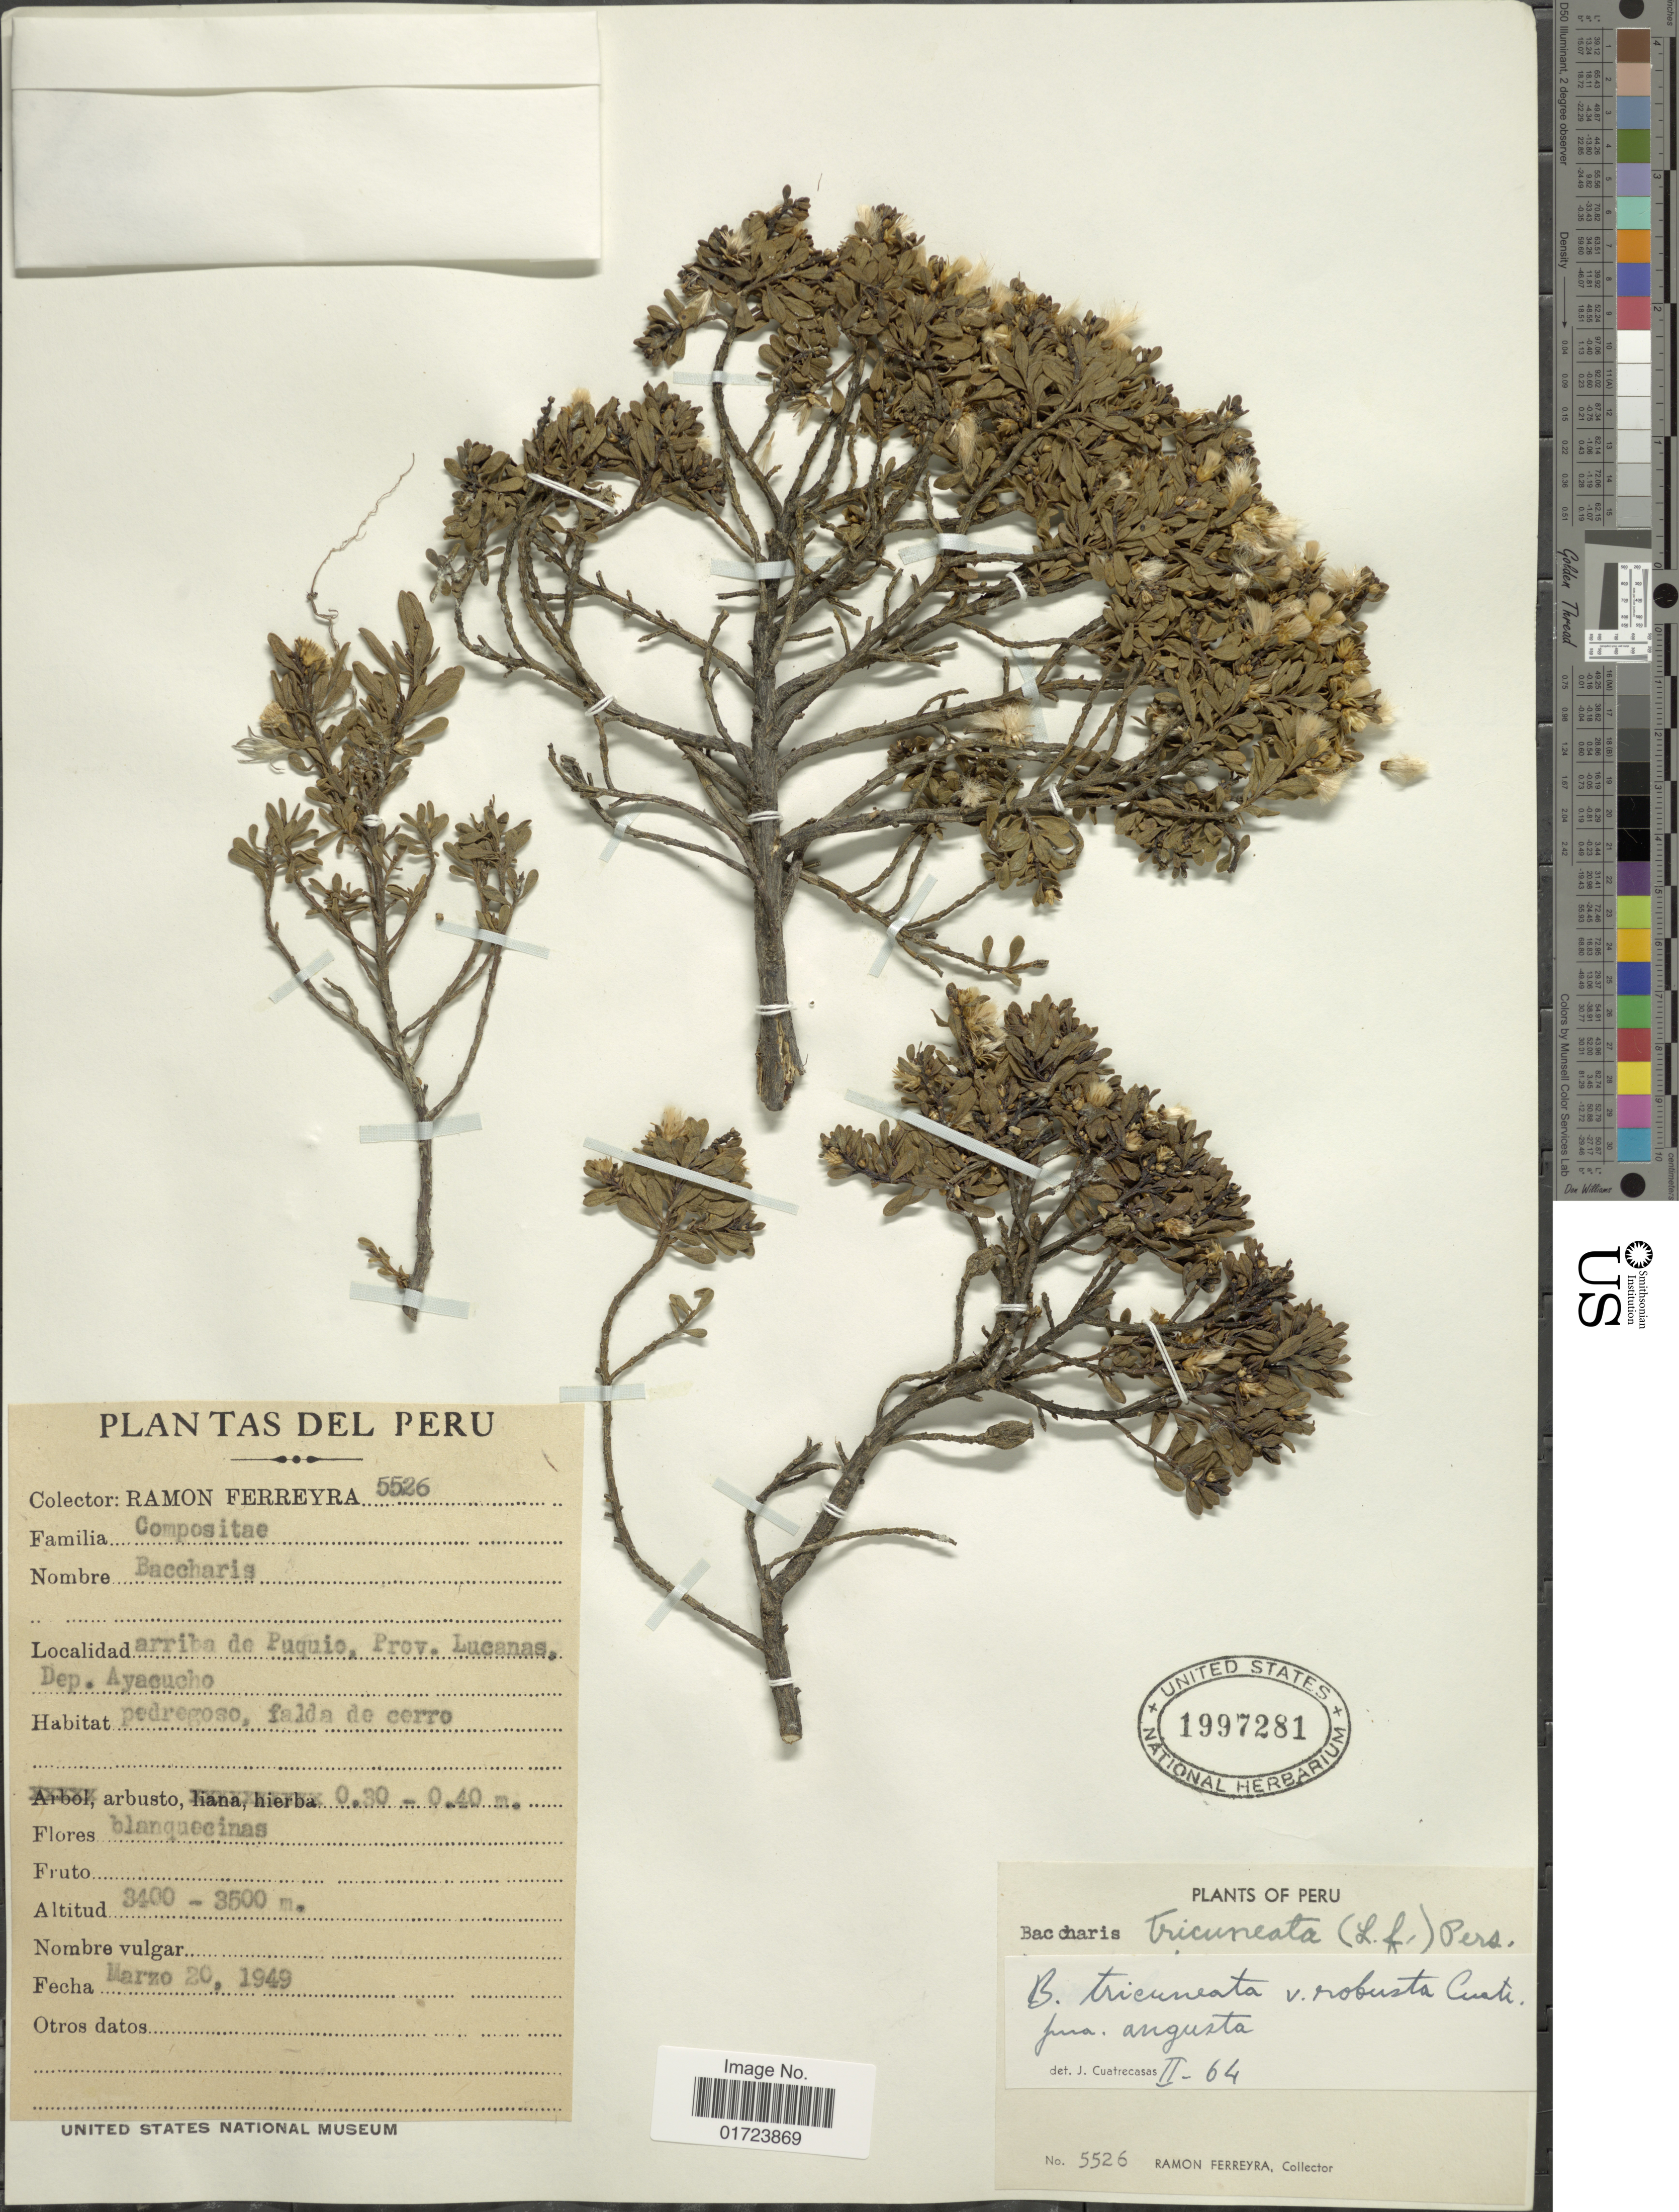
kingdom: Plantae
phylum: Tracheophyta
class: Magnoliopsida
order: Asterales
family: Asteraceae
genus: Baccharis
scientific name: Baccharis tricuneata var. robusta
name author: Cuatrec.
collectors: R. A. Ferreyra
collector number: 5526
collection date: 1949-03-20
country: Peru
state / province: Ayacucho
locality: Arriba de Puquio, Prov. Lucanas, Dep. Ayacucho.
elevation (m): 3400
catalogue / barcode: US 1997281